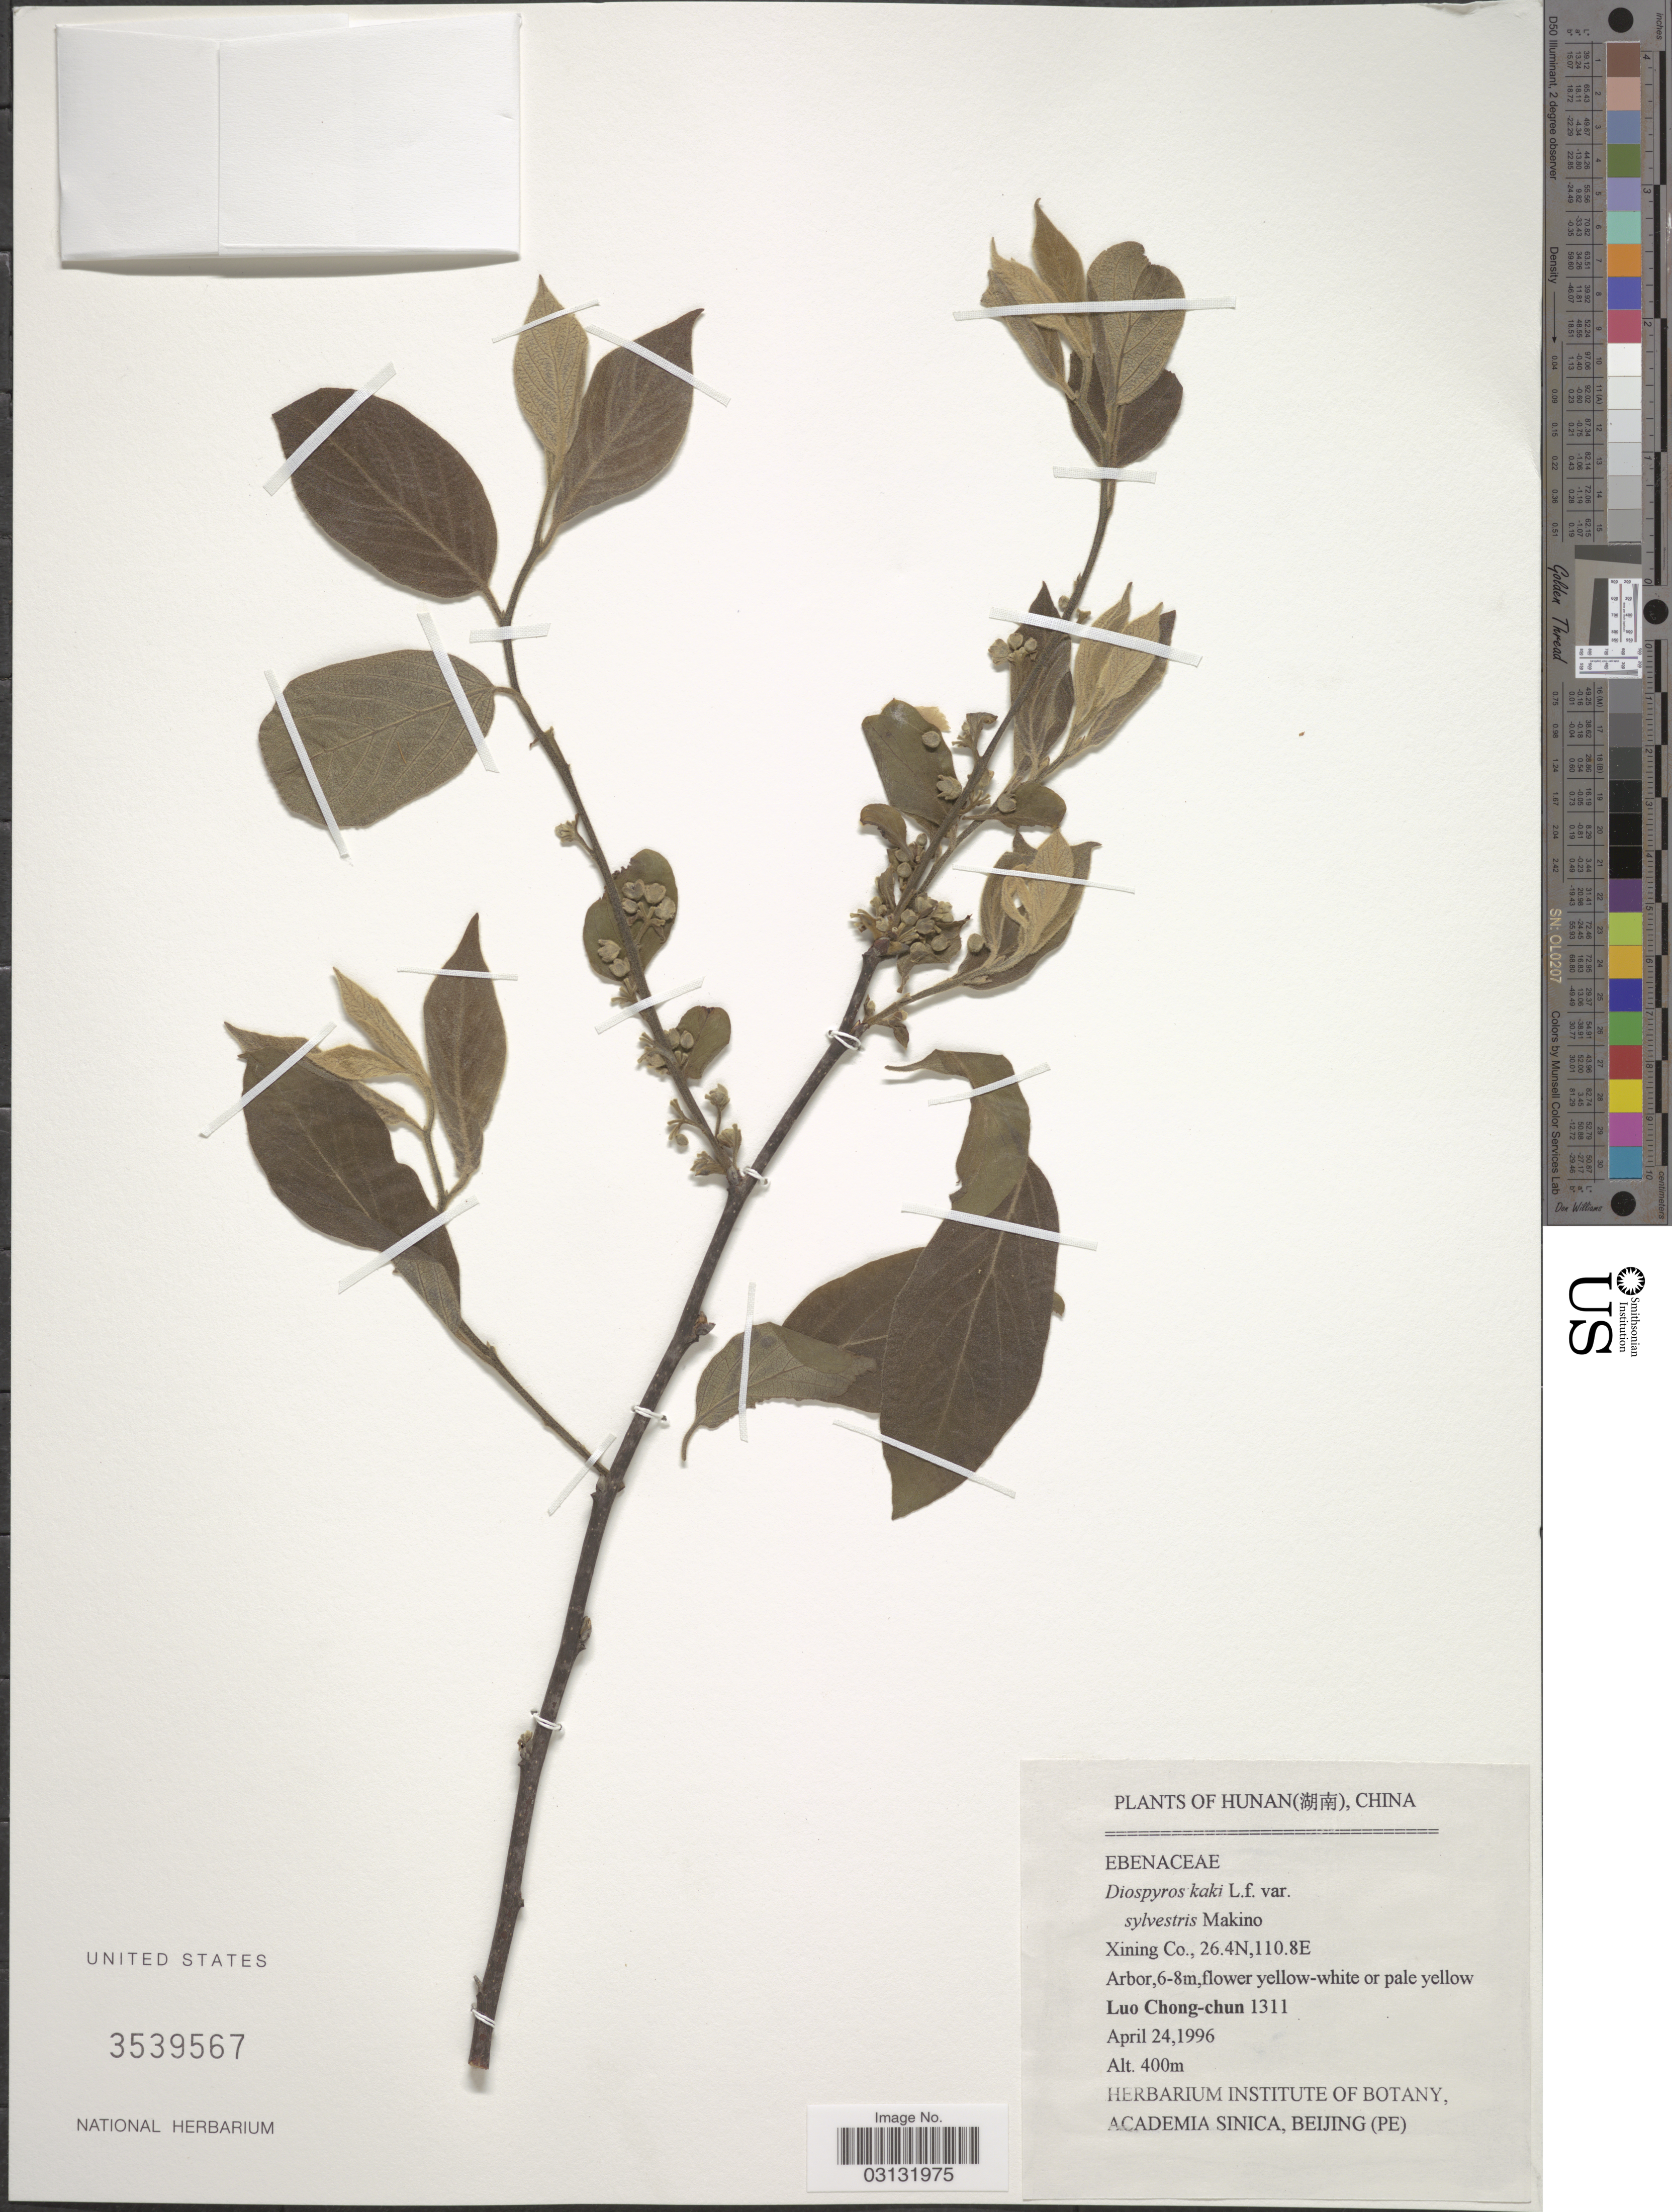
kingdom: Plantae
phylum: Tracheophyta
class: Magnoliopsida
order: Ericales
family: Ebenaceae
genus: Diospyros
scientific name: Diospyros kaki var. silvestris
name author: Makino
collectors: L. Chong-Chun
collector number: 1311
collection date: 1996-04-24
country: China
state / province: Hunan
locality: Xining Co.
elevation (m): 400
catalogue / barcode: US 3539567